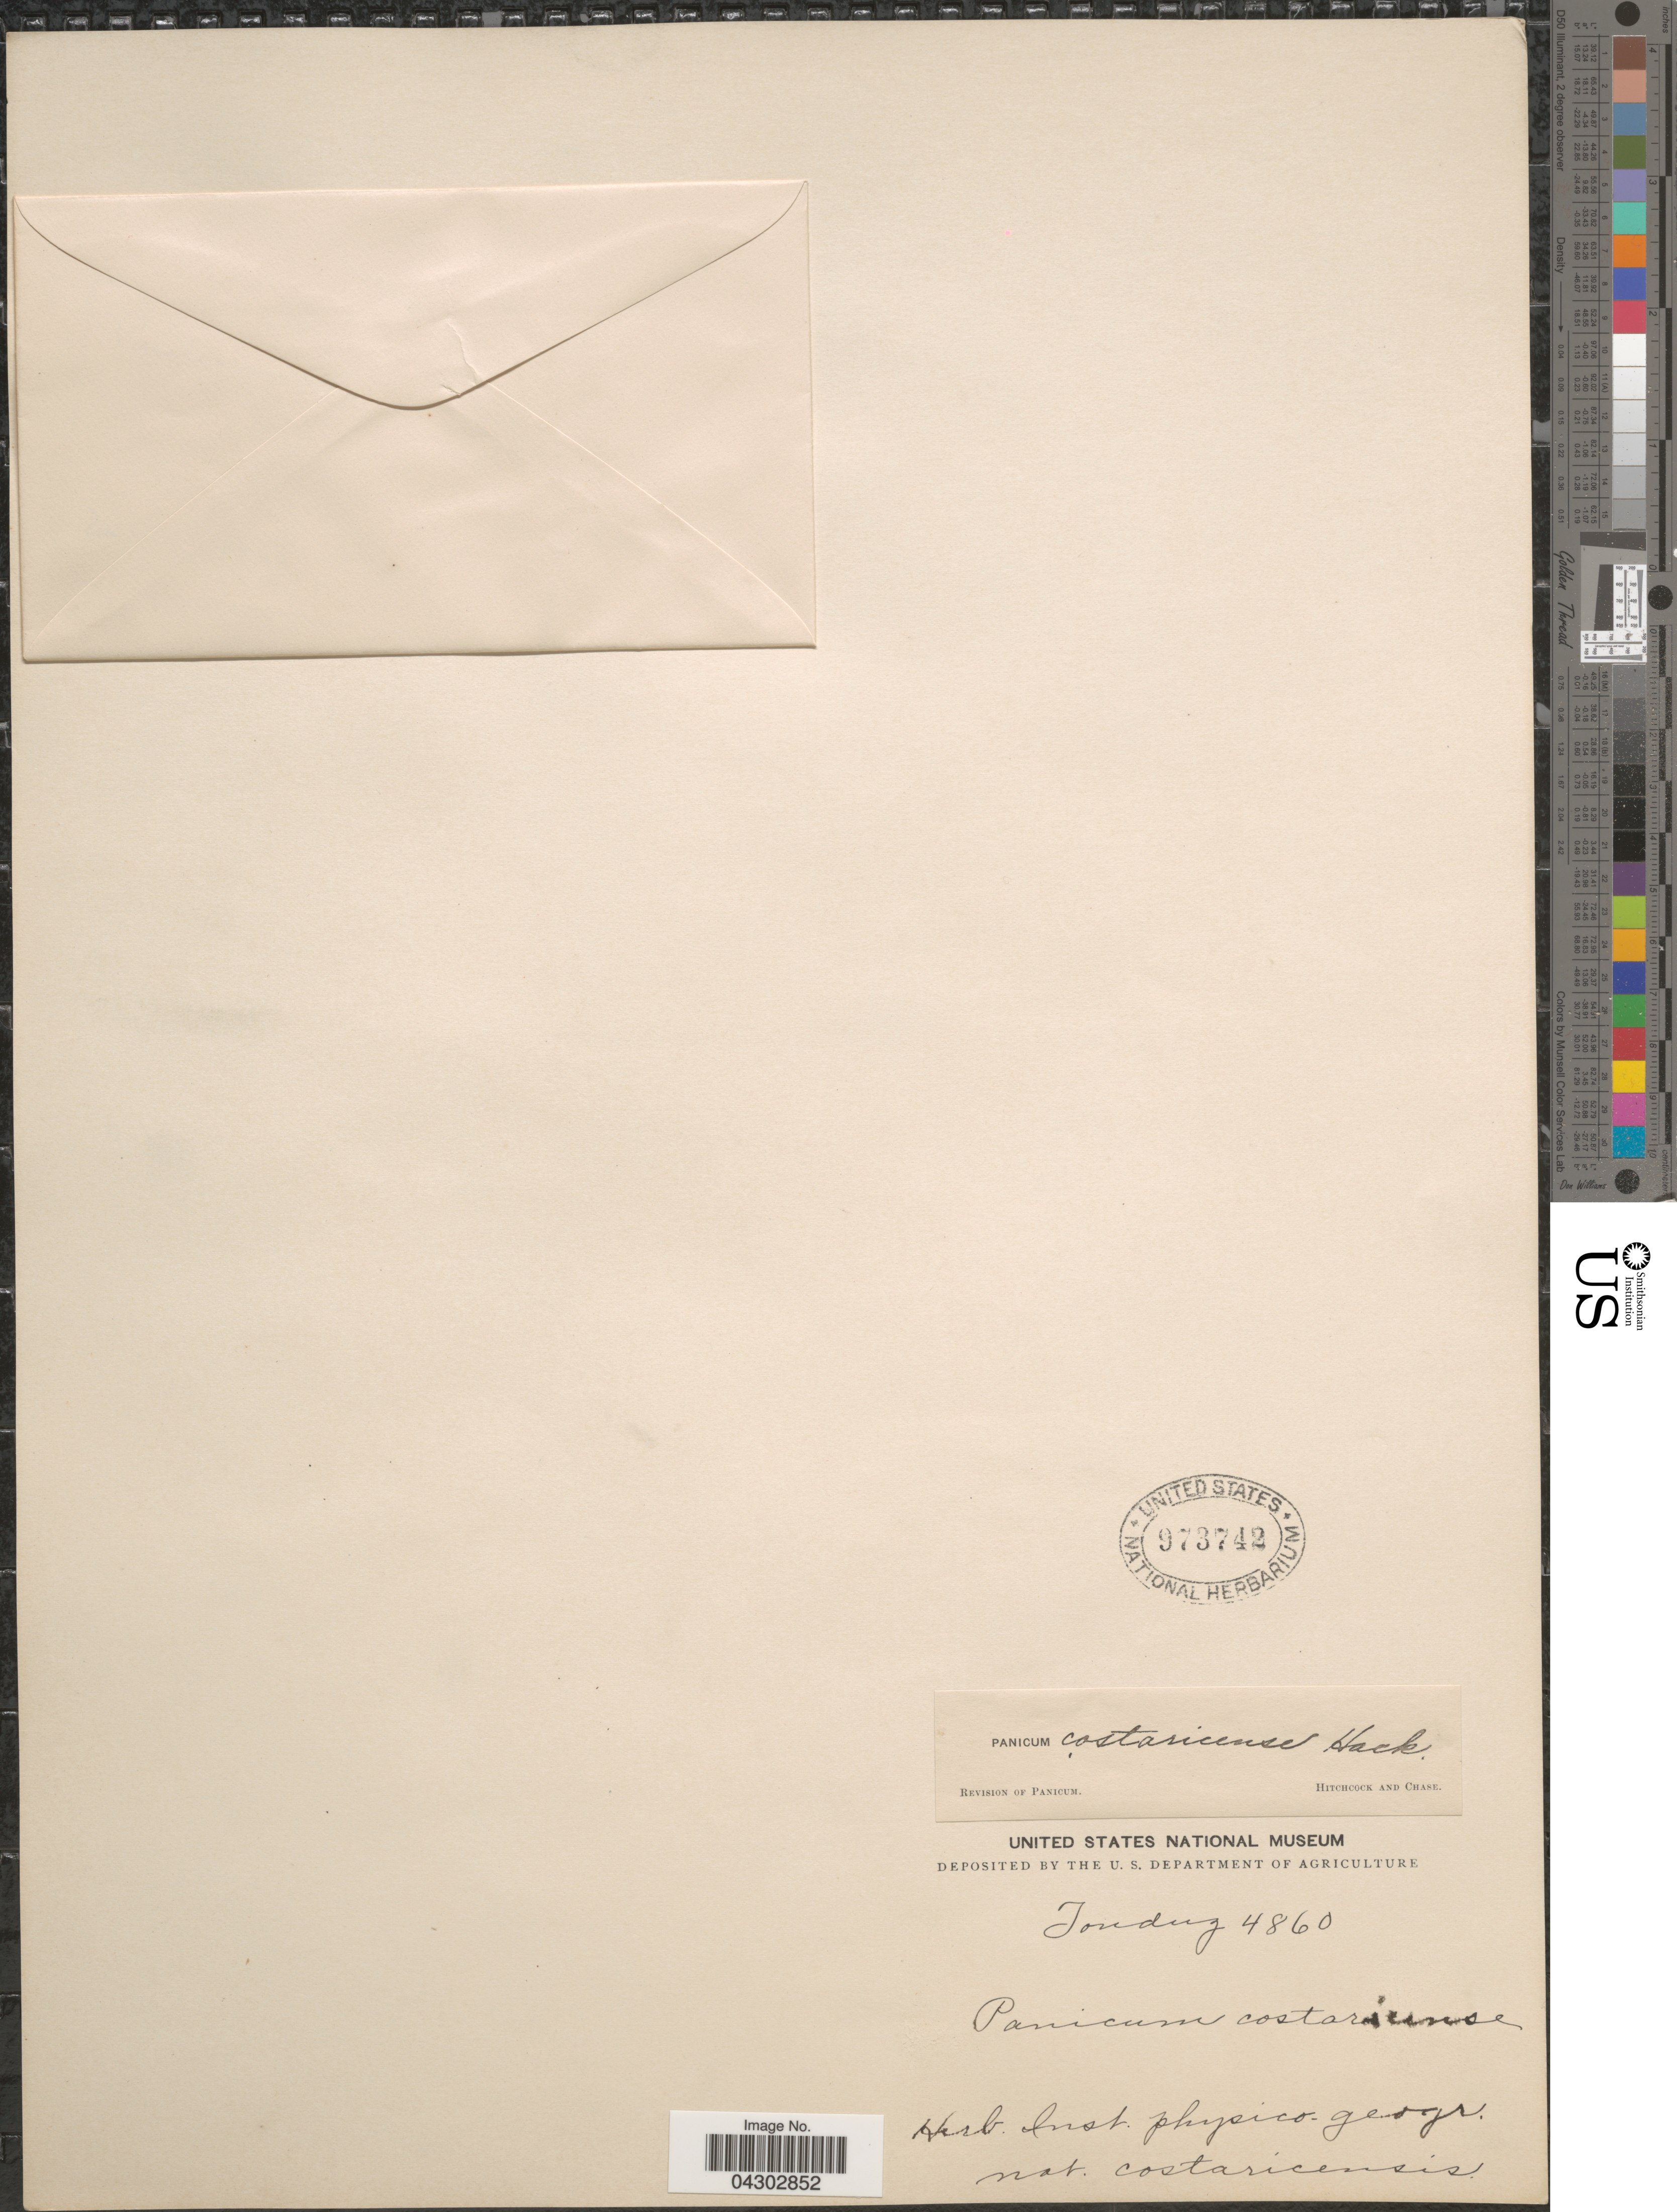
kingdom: Plantae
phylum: Tracheophyta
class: Liliopsida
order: Poales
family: Poaceae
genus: Panicum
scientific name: Panicum haenkeanum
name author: J. Presl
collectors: Tonduz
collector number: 4860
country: Costa Rica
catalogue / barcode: US 973742